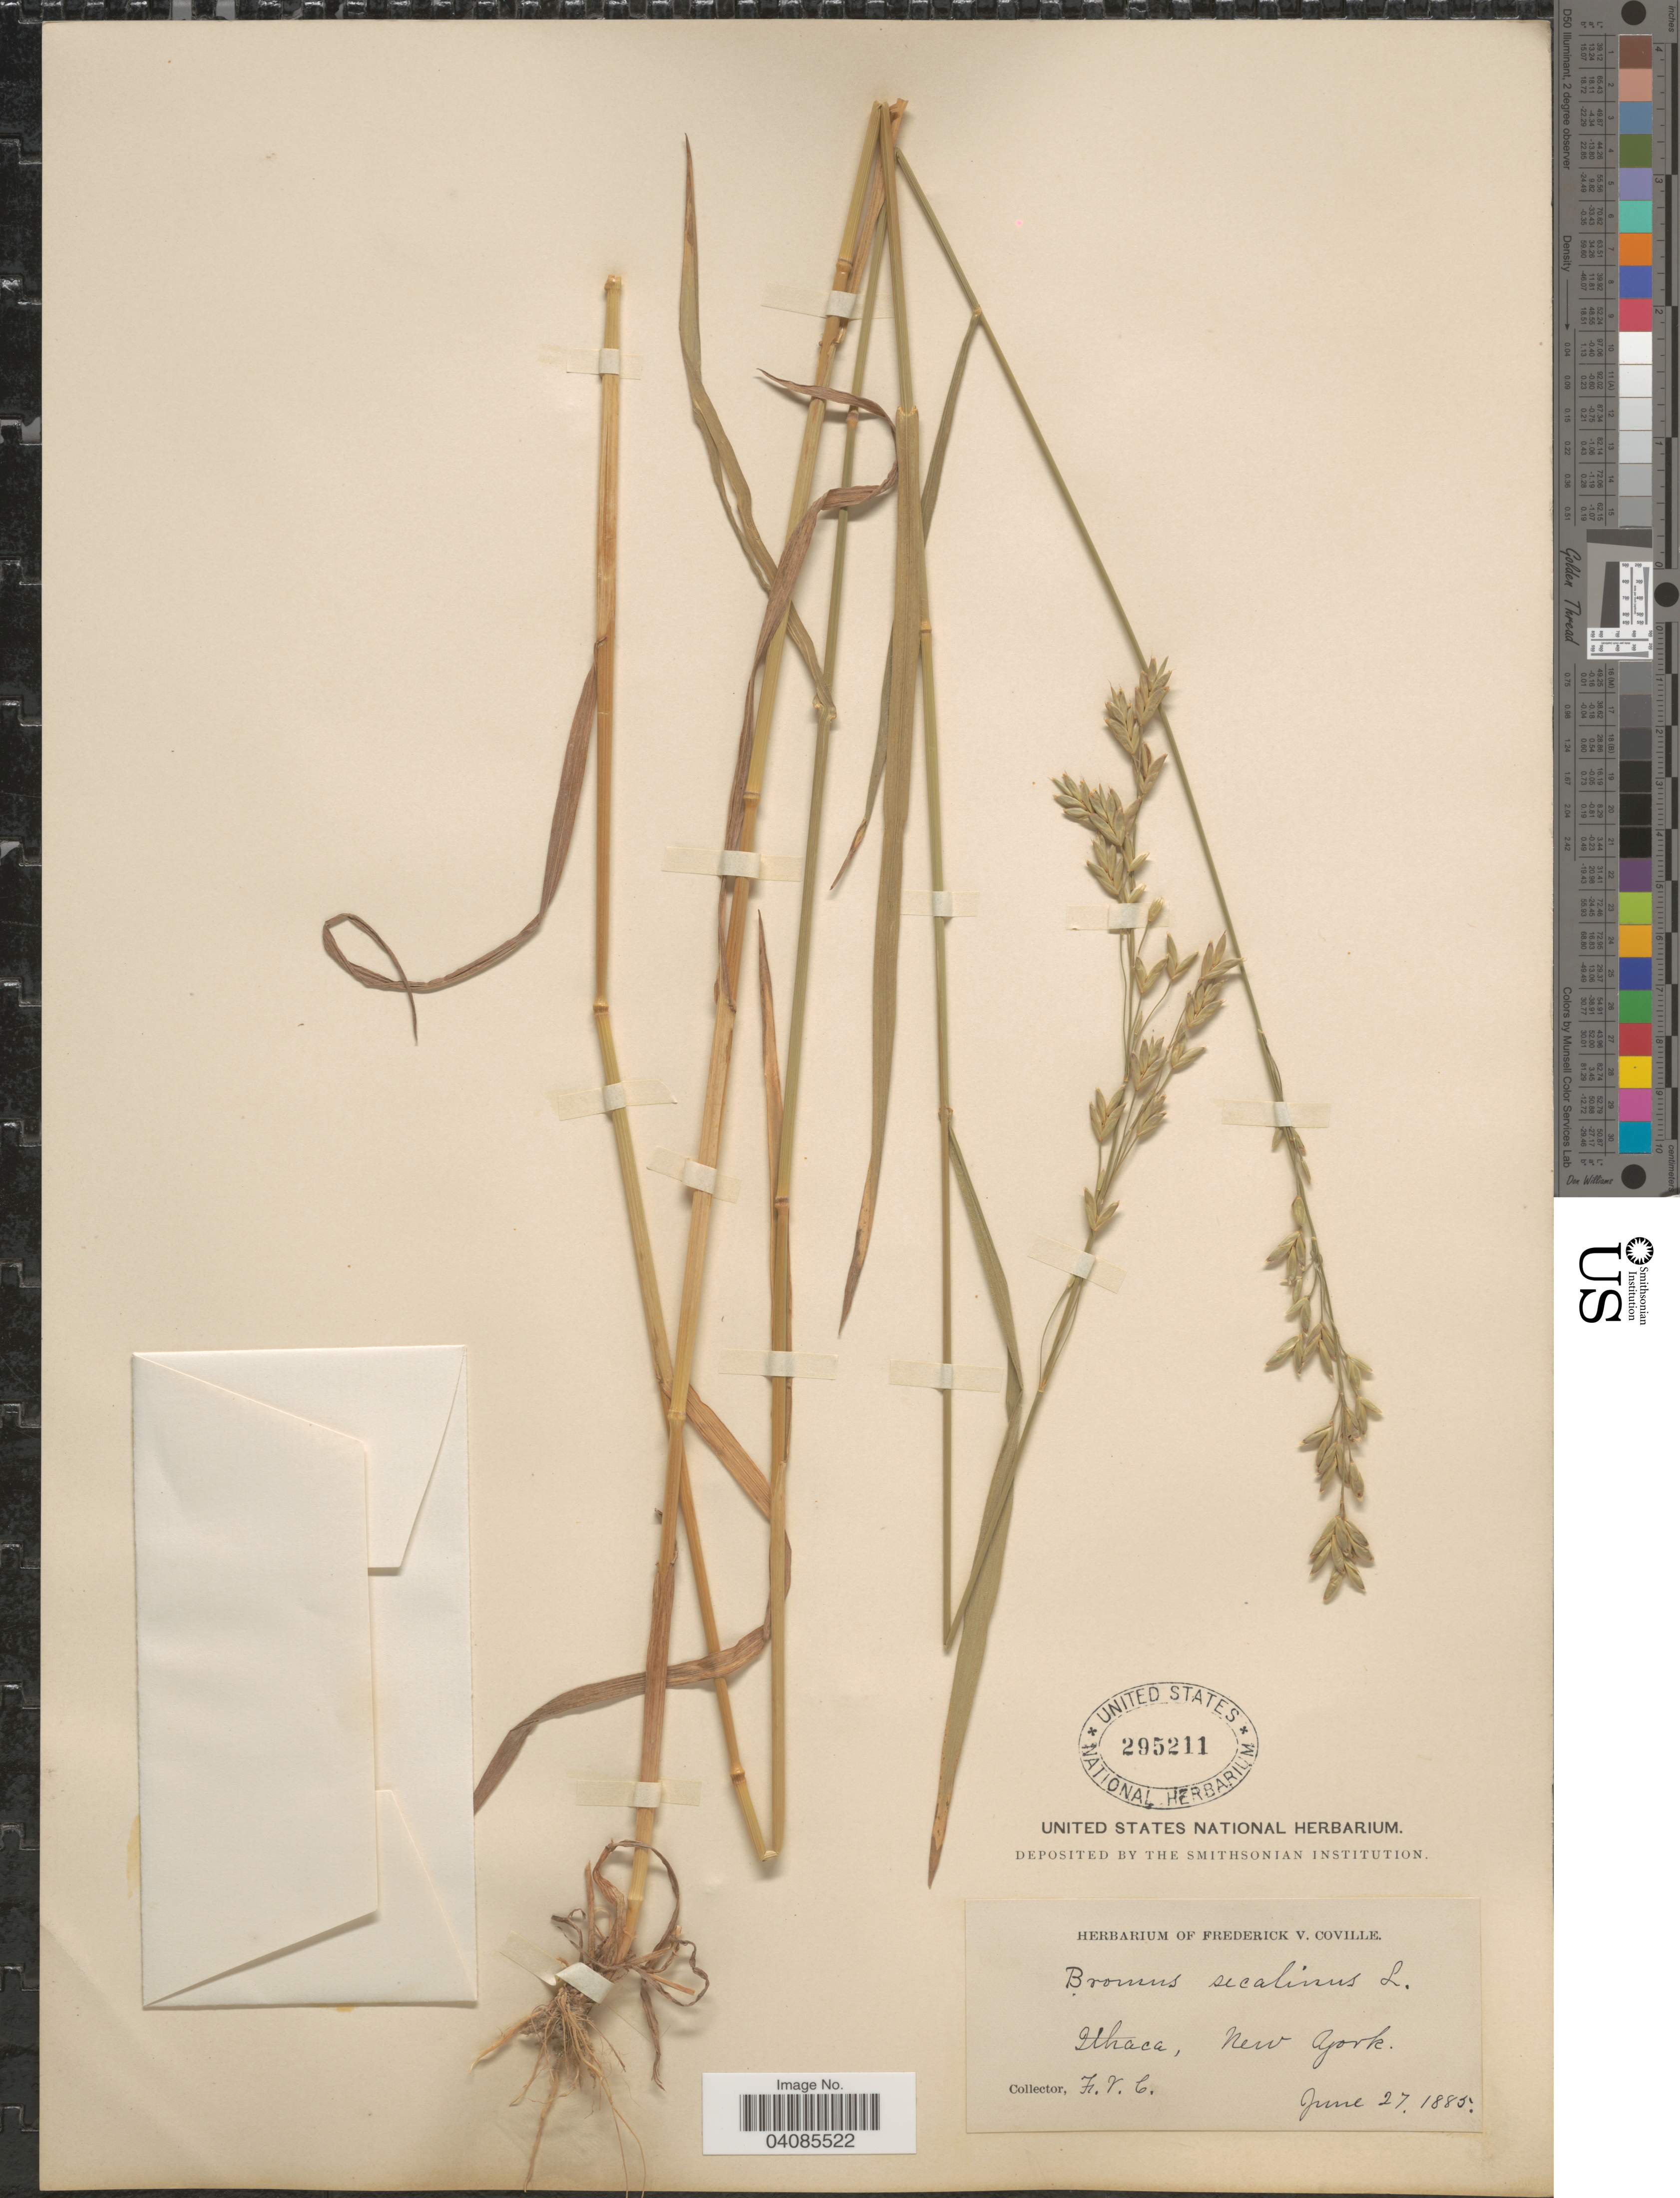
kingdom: Plantae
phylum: Tracheophyta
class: Liliopsida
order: Poales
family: Poaceae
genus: Bromus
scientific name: Bromus secalinus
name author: L.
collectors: F. V. Coville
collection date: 1885-06-27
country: United States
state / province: New York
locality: Ithaca.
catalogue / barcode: US 295211